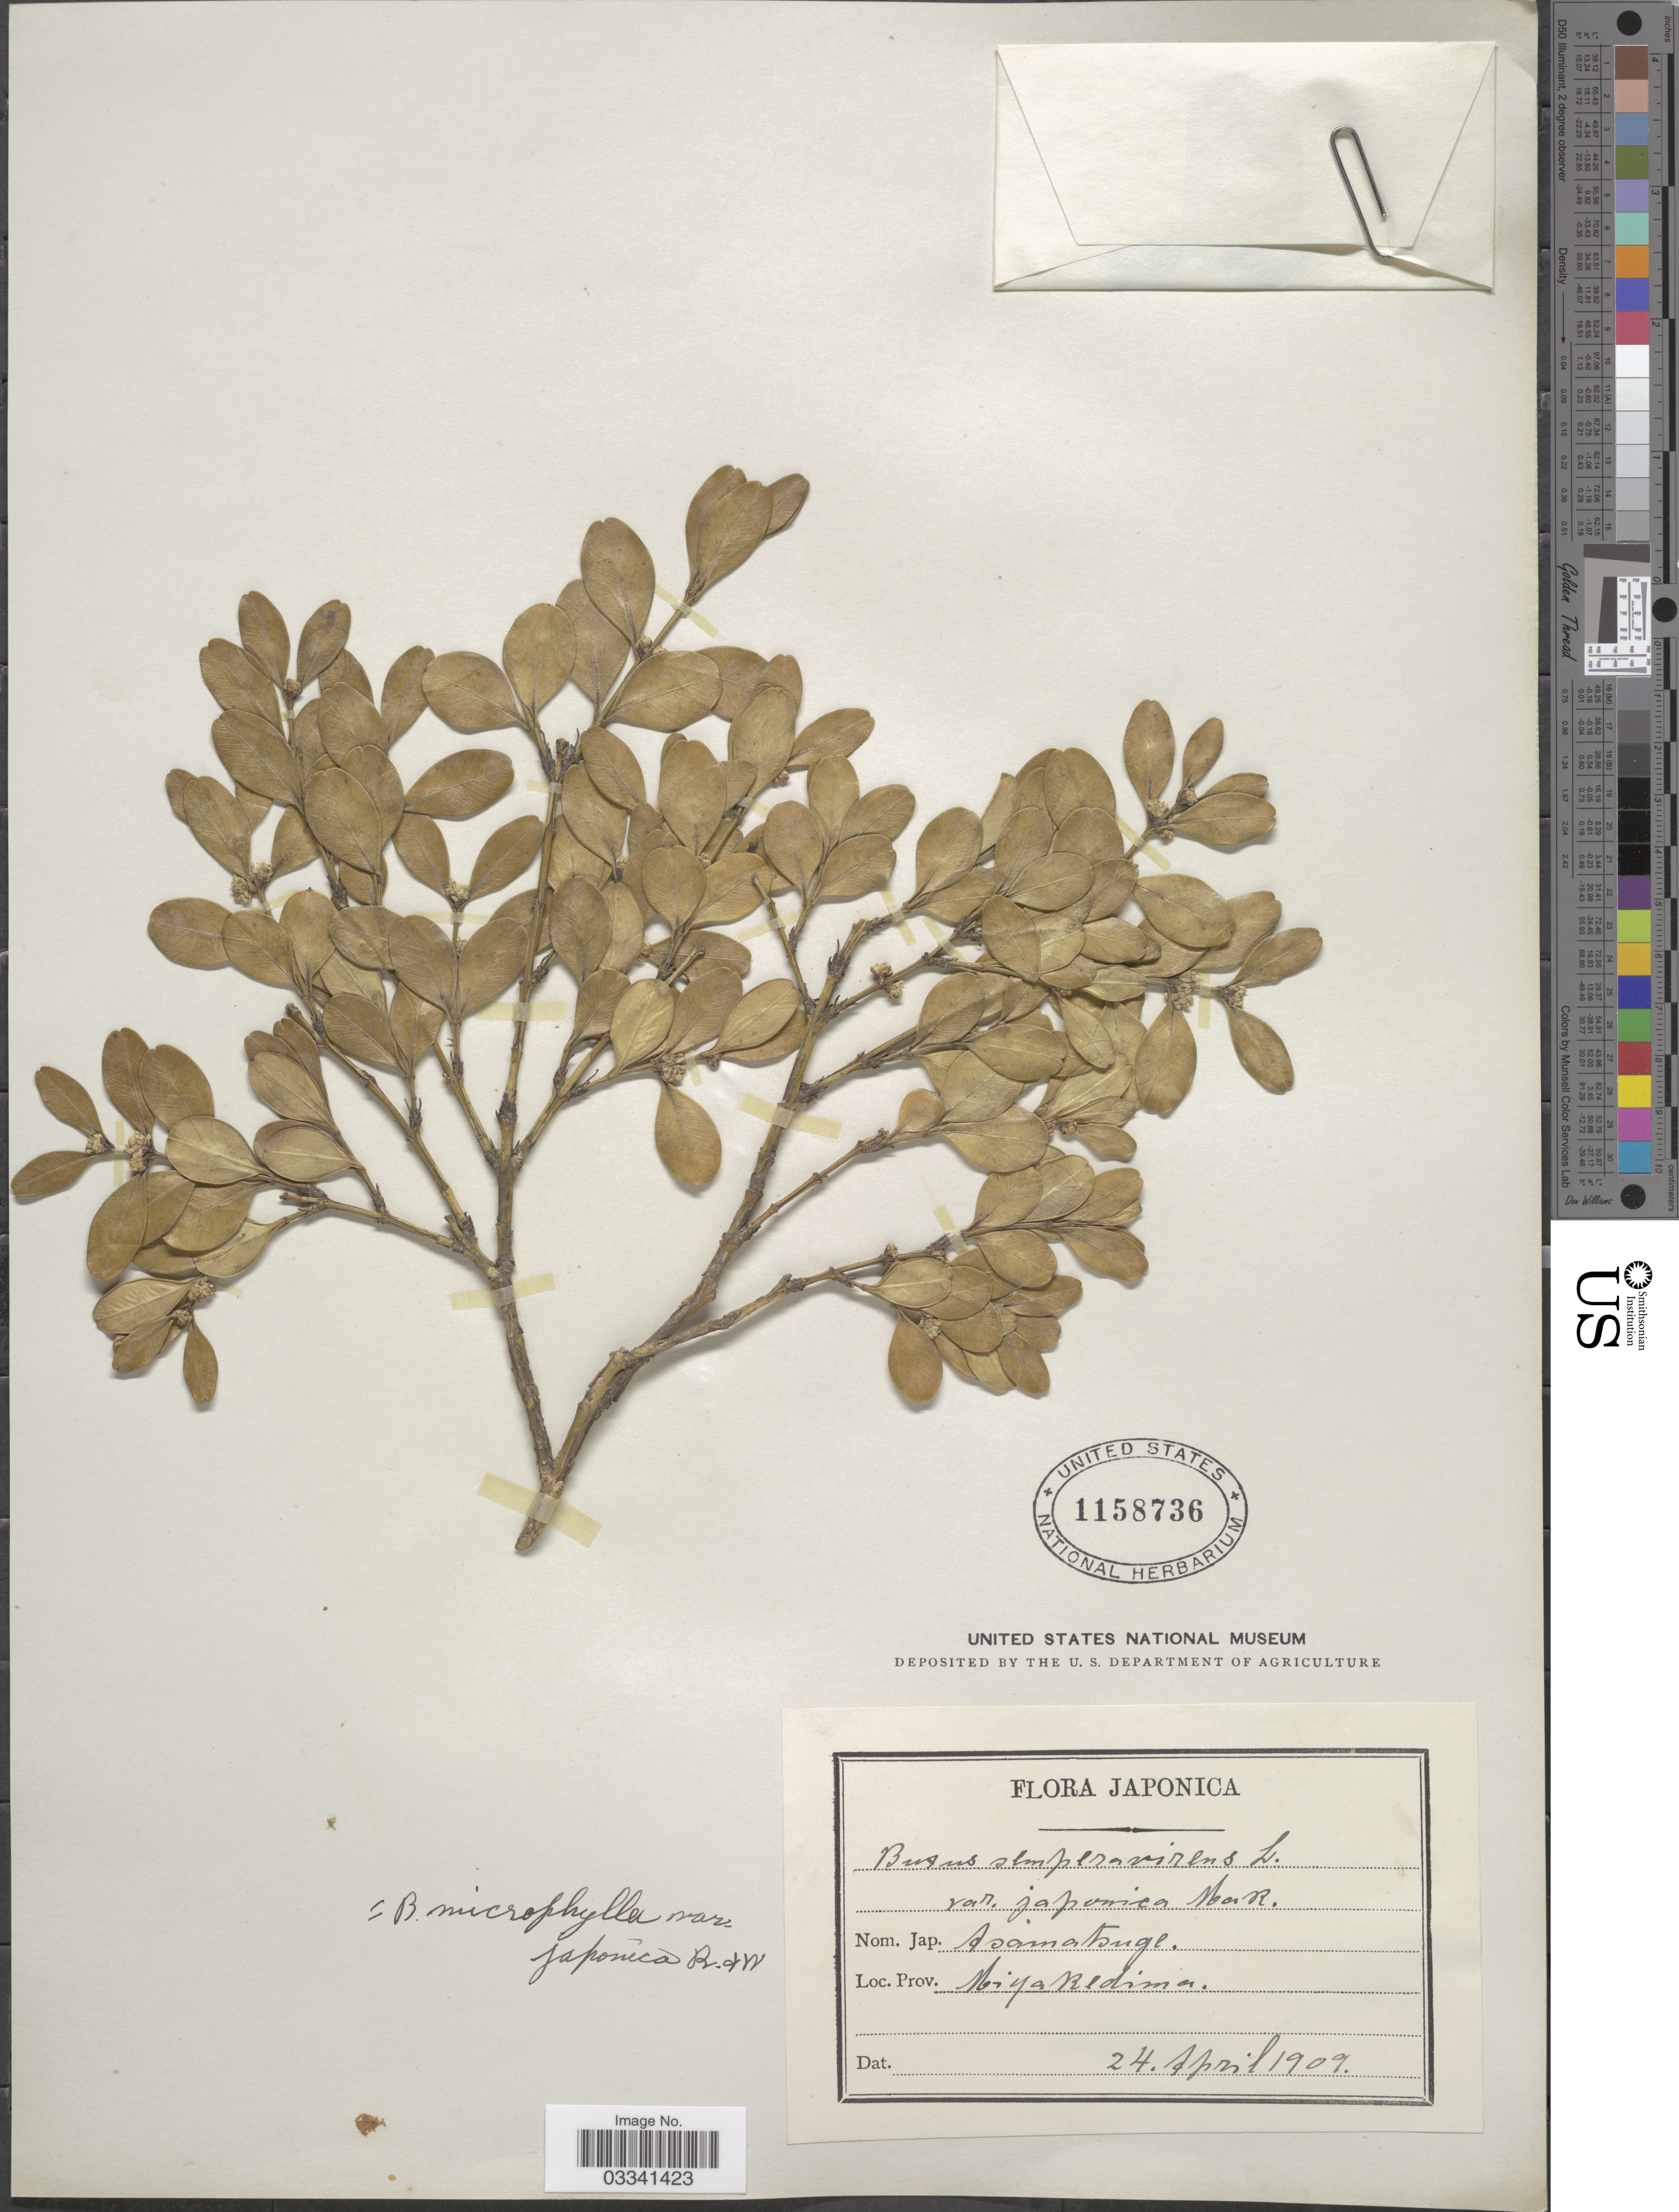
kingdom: Plantae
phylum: Tracheophyta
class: Magnoliopsida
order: Buxales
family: Buxaceae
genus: Buxus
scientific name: Buxus microphylla var. japonica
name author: (Müll. Arg.) Rehder & E.H. Wilson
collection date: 1909-04-24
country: Japan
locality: Miyakedima.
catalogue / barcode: US 1158736